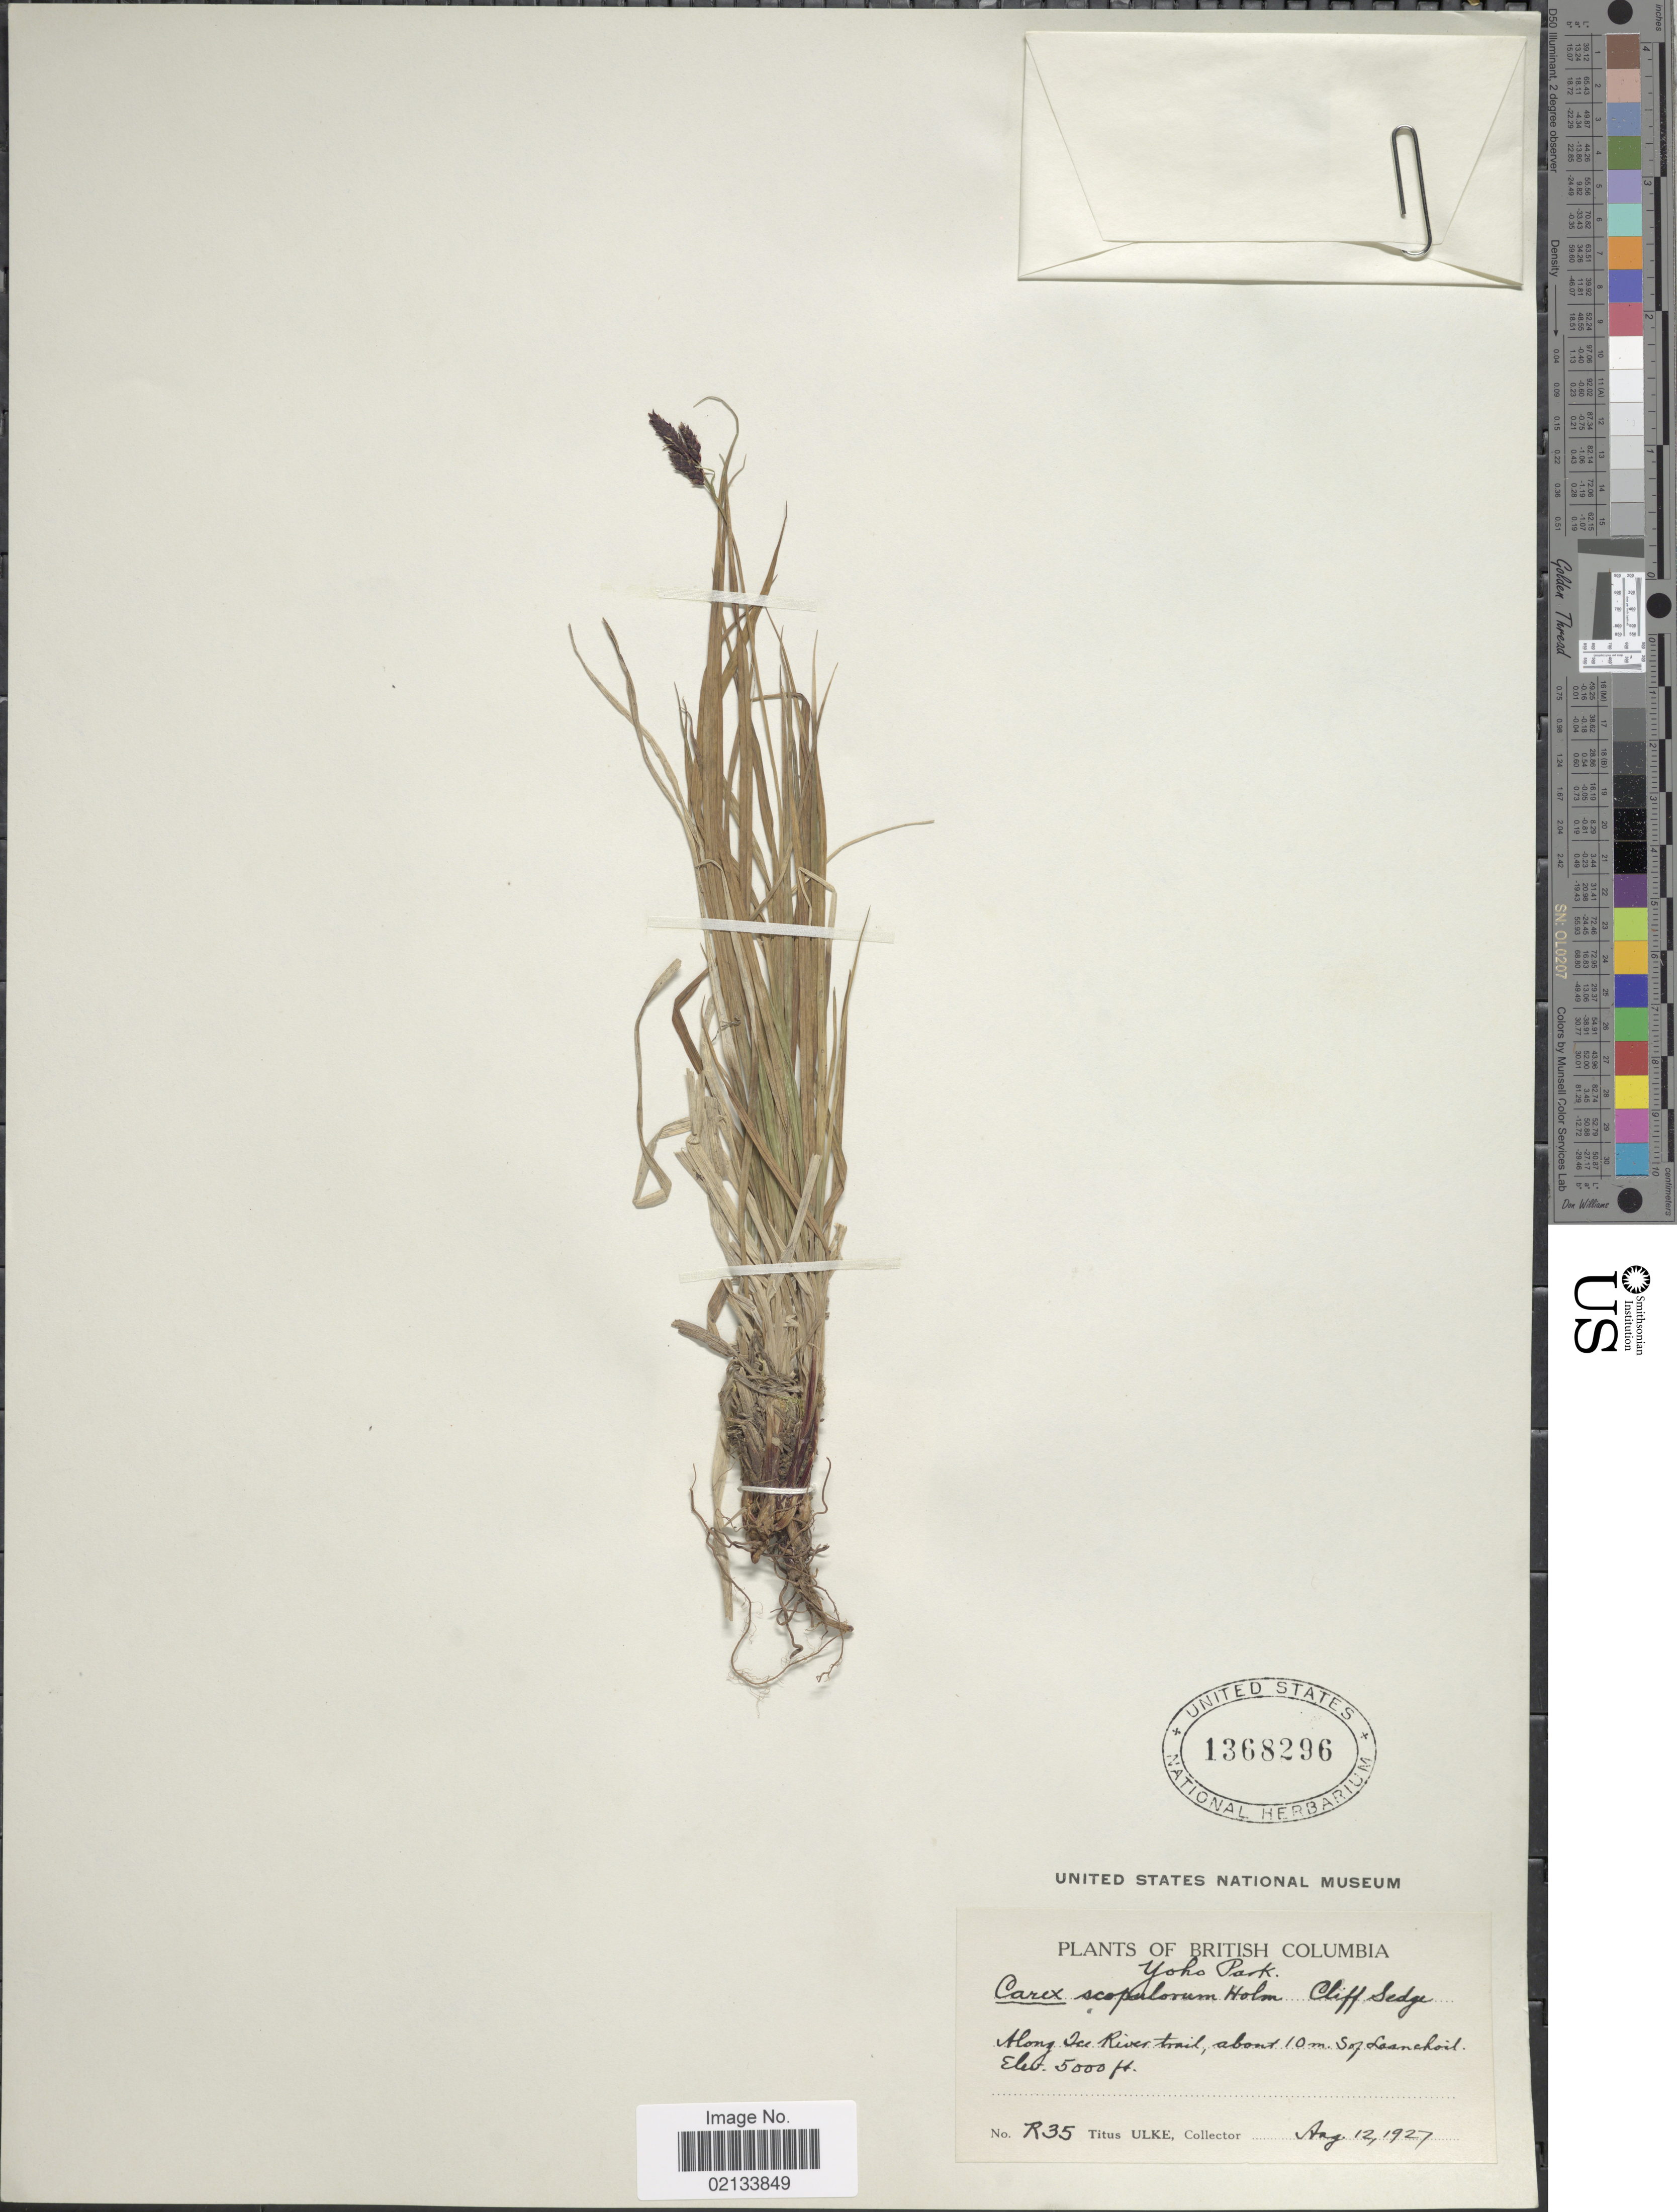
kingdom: Plantae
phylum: Tracheophyta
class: Liliopsida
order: Poales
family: Cyperaceae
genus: Carex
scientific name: Carex scopulorum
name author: Holm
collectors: T. Ulke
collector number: R35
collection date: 1927-08-12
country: Canada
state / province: British Columbia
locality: Yoho Park. Along Ice River trail, about 10 m. S. of Leanchoil.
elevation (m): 1524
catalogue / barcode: US 1368296